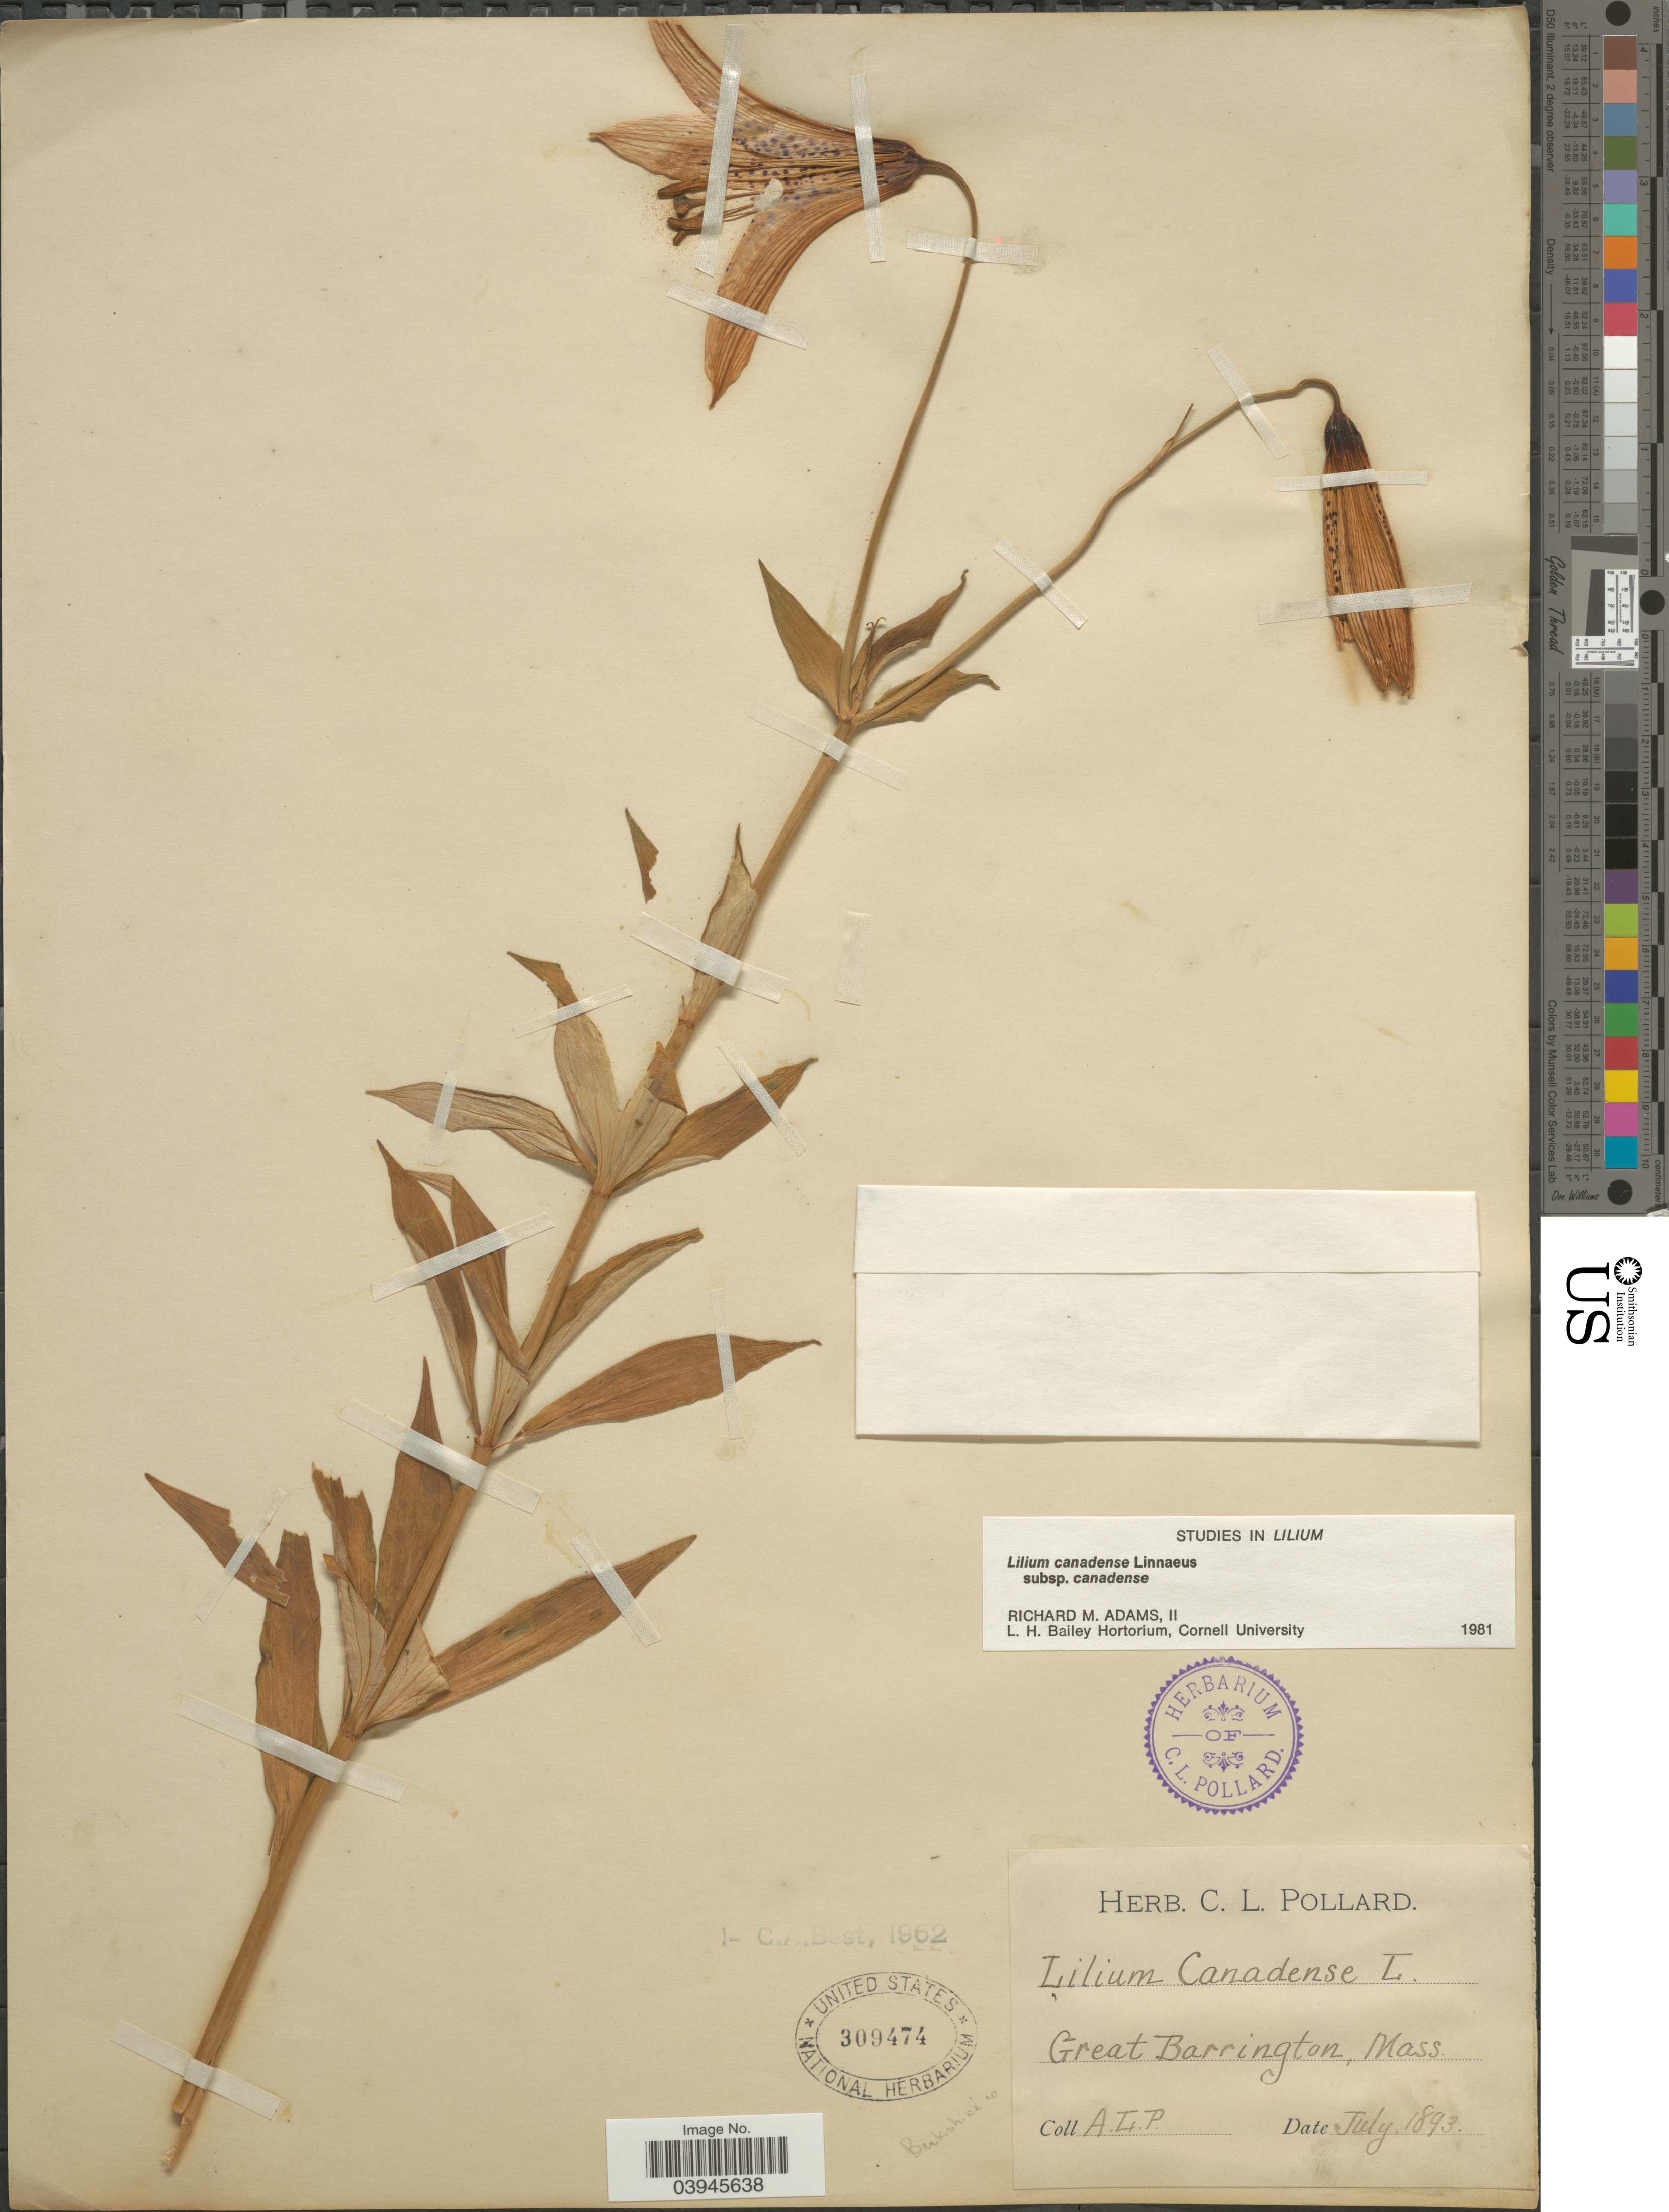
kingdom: Plantae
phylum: Tracheophyta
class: Liliopsida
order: Liliales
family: Liliaceae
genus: Lilium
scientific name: Lilium canadense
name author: L.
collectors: A. L. P.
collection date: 1893-07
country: United States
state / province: Massachusetts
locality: Great Barrington, Berkshire Co.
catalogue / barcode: US 309474